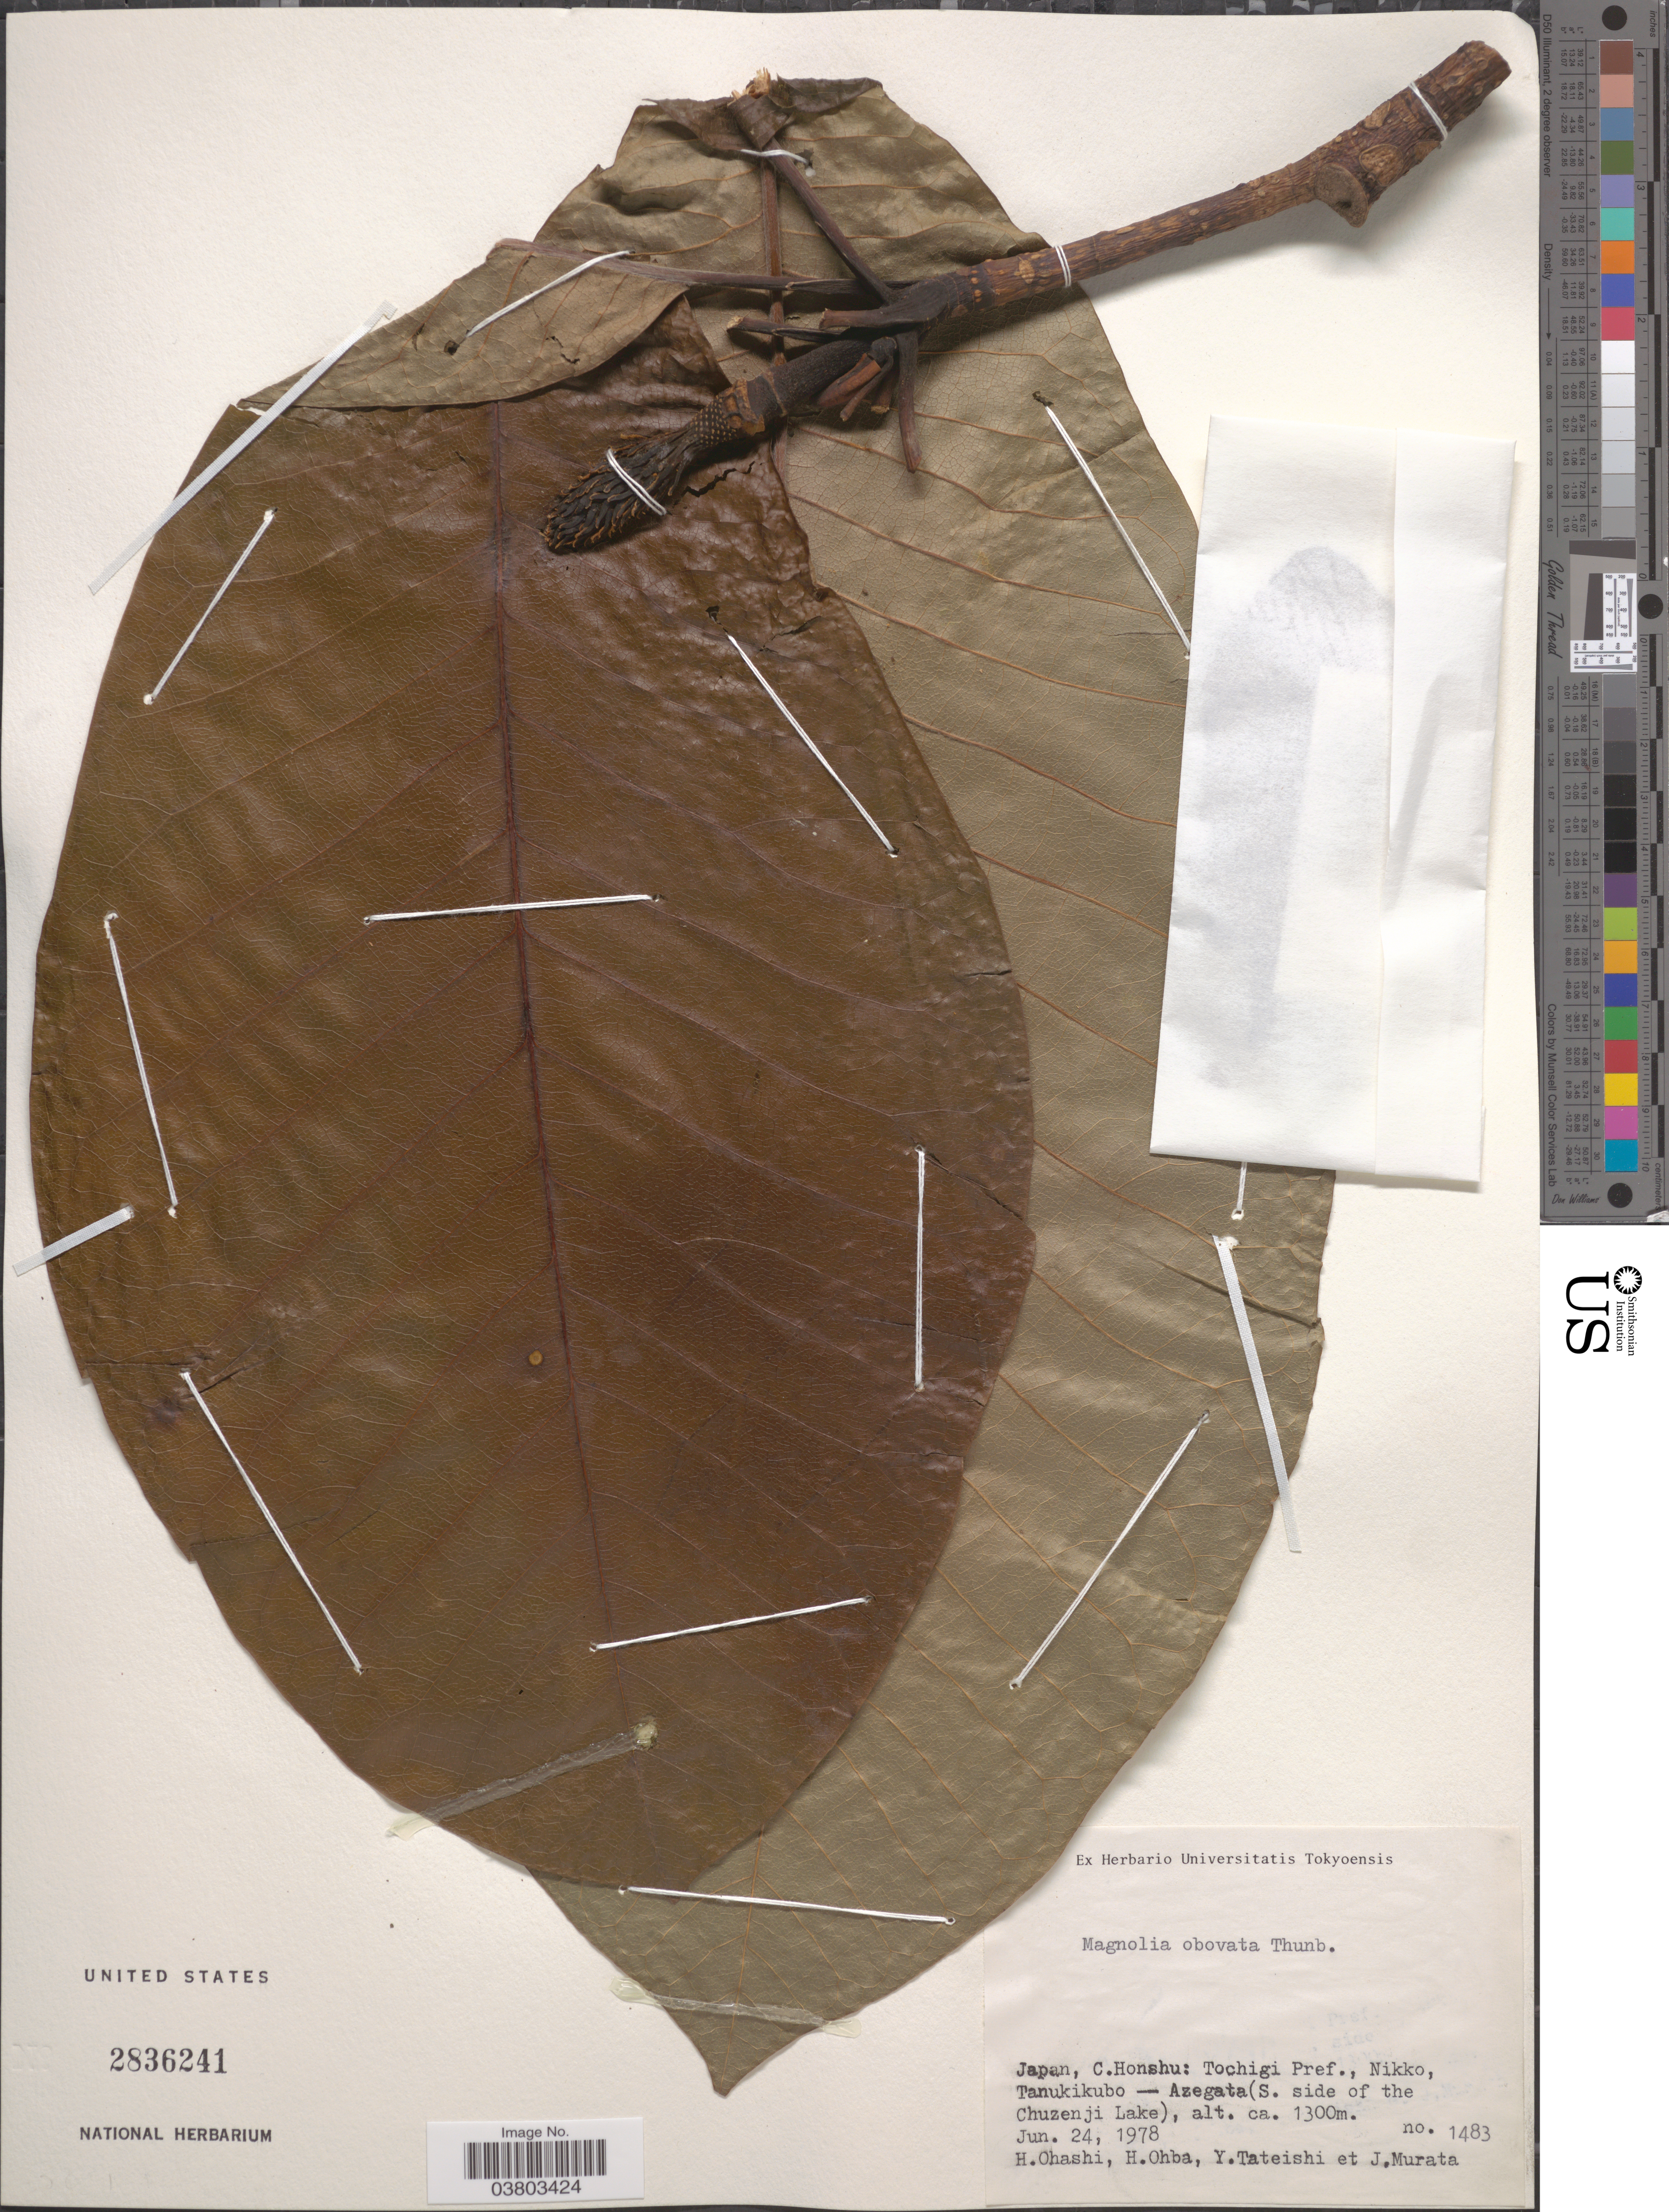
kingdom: Plantae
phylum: Tracheophyta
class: Magnoliopsida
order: Magnoliales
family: Magnoliaceae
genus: Magnolia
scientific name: Magnolia obovata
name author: Thunb.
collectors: H. Ohashi, H. Ohba, Y. Tateishi & J. Murata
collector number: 1483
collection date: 1978-06-24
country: Japan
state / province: Totigi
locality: C. Honshu: Tochigi Pref., Nikko, Tanukikubo - Azegata (S. side of the Cuzenji Lake).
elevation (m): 1300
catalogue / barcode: US 2836241